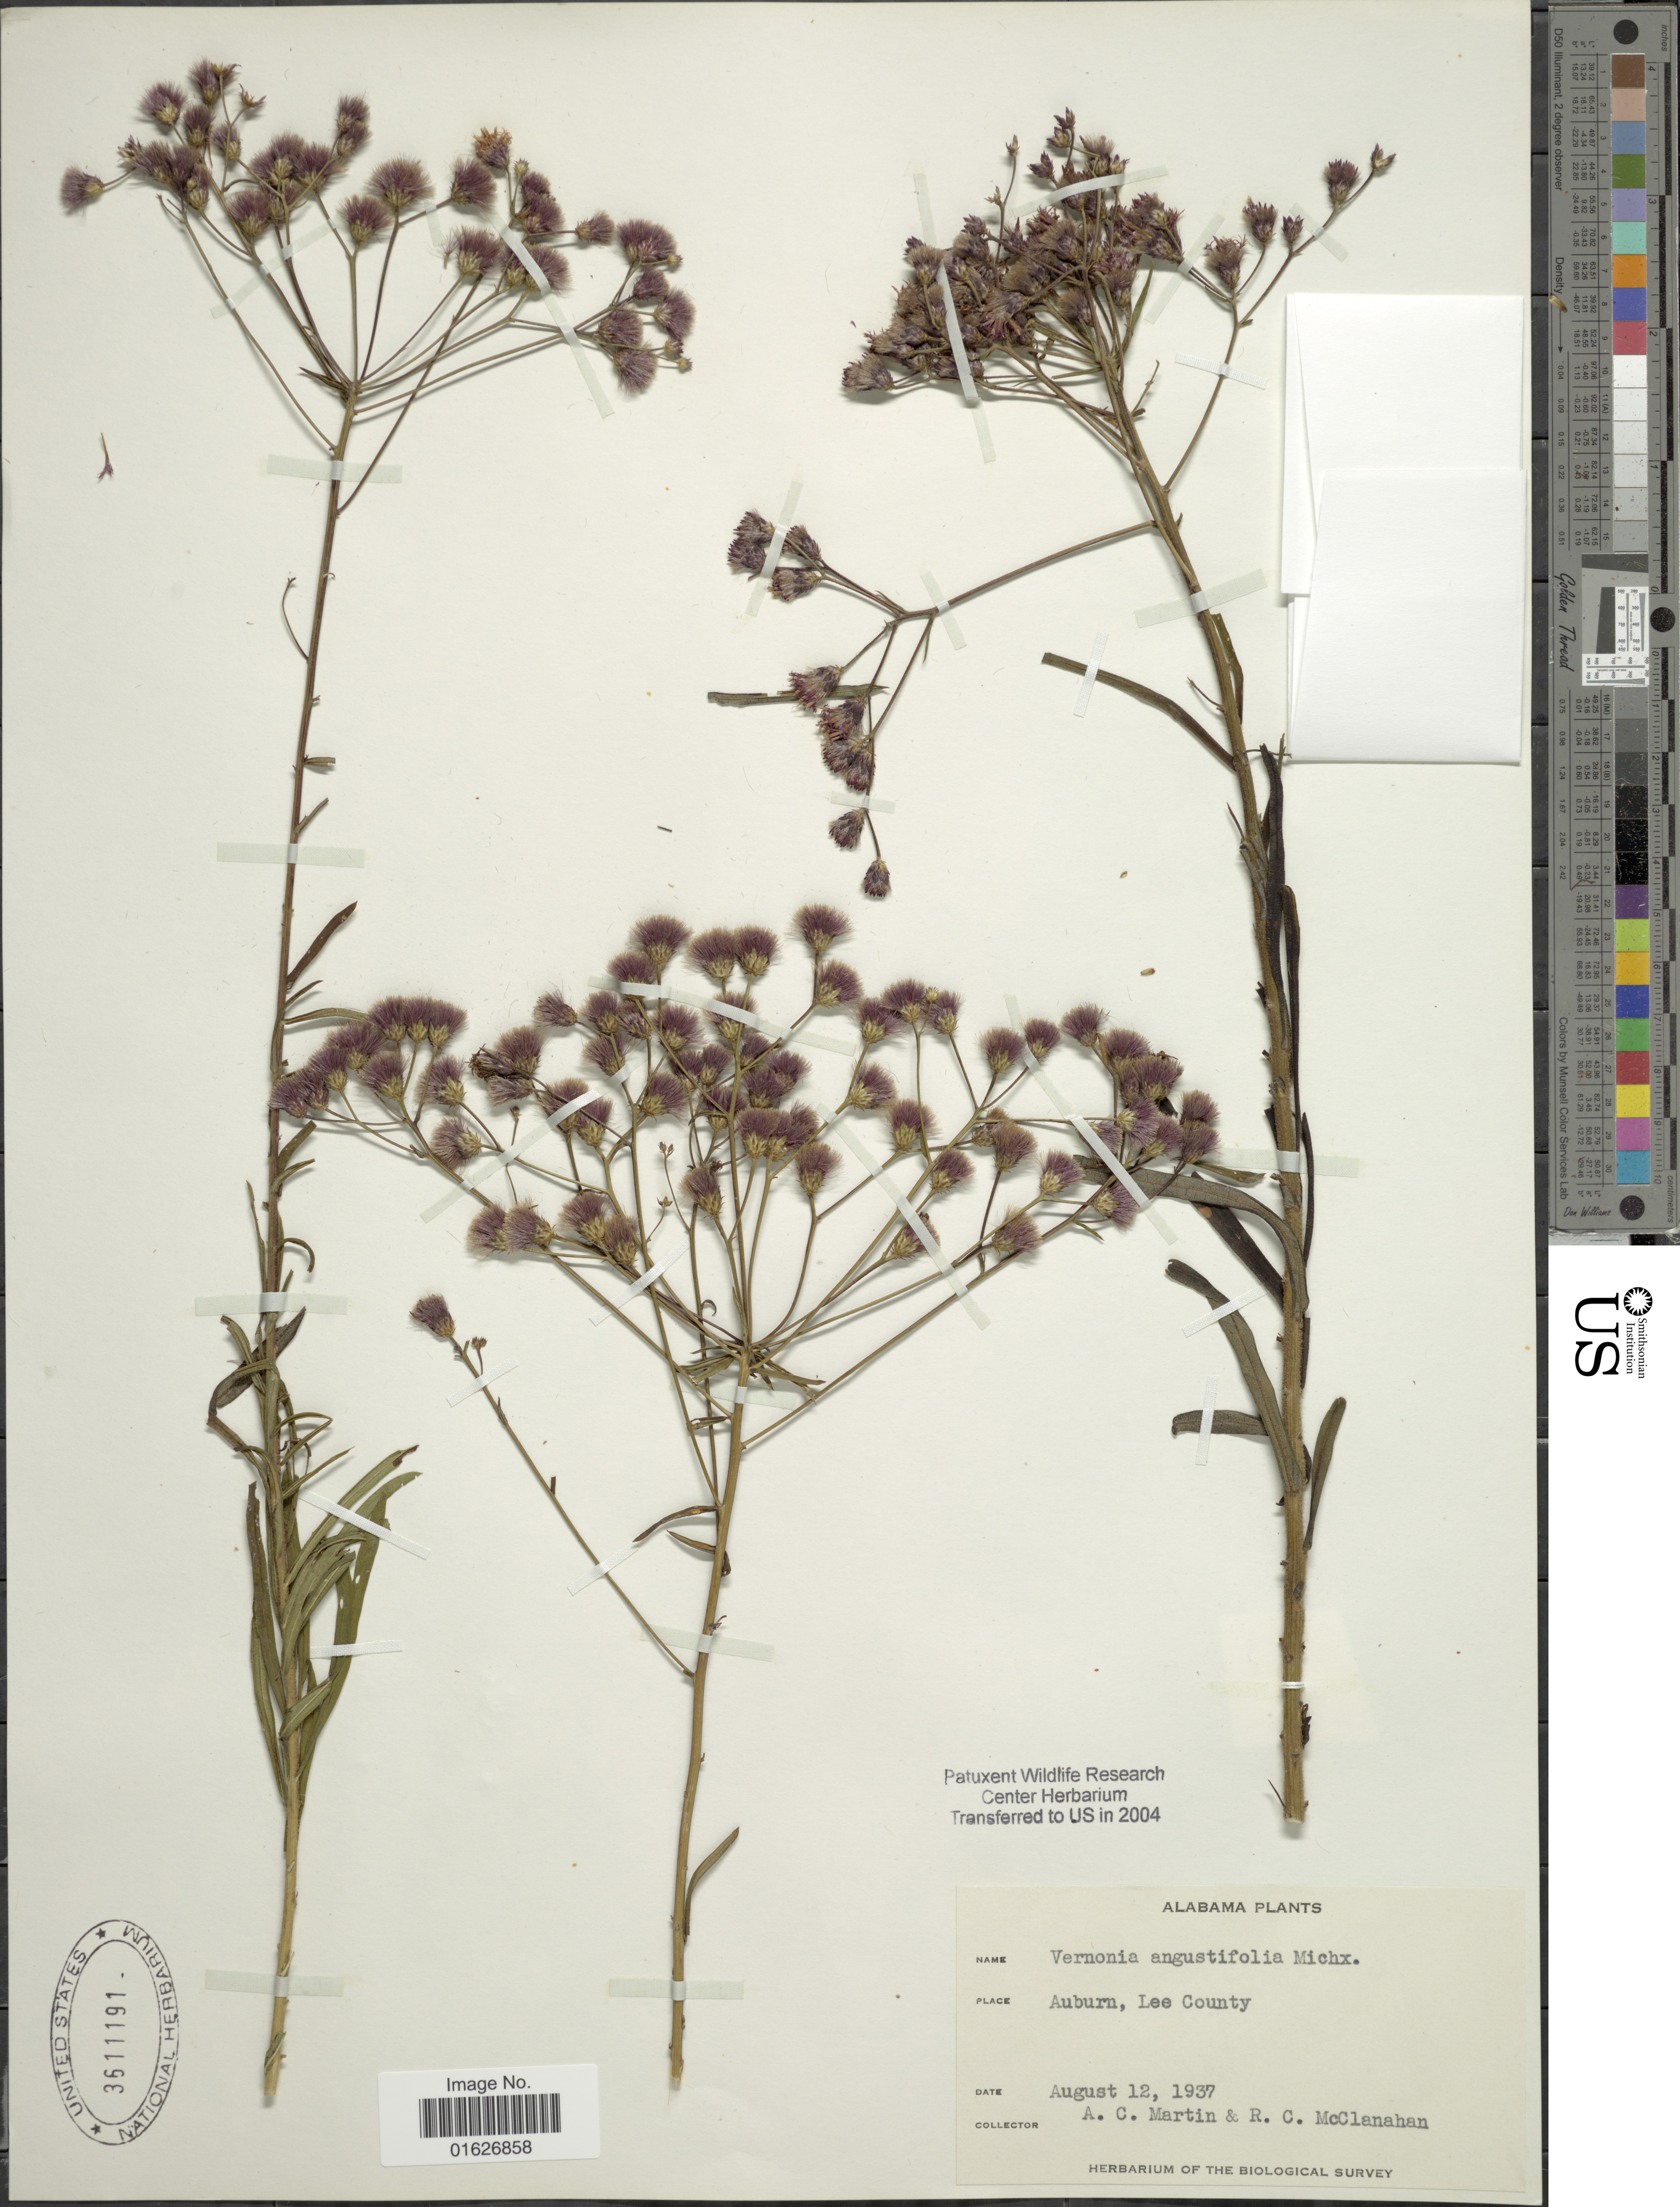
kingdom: Plantae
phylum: Tracheophyta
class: Magnoliopsida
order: Asterales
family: Asteraceae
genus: Vernonia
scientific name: Vernonia angustifolia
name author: Michx.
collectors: A. C. Martin & R. McClanahan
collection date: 1937-08-12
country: United States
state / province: Alabama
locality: Auburn, Lee County.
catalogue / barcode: US 3611191